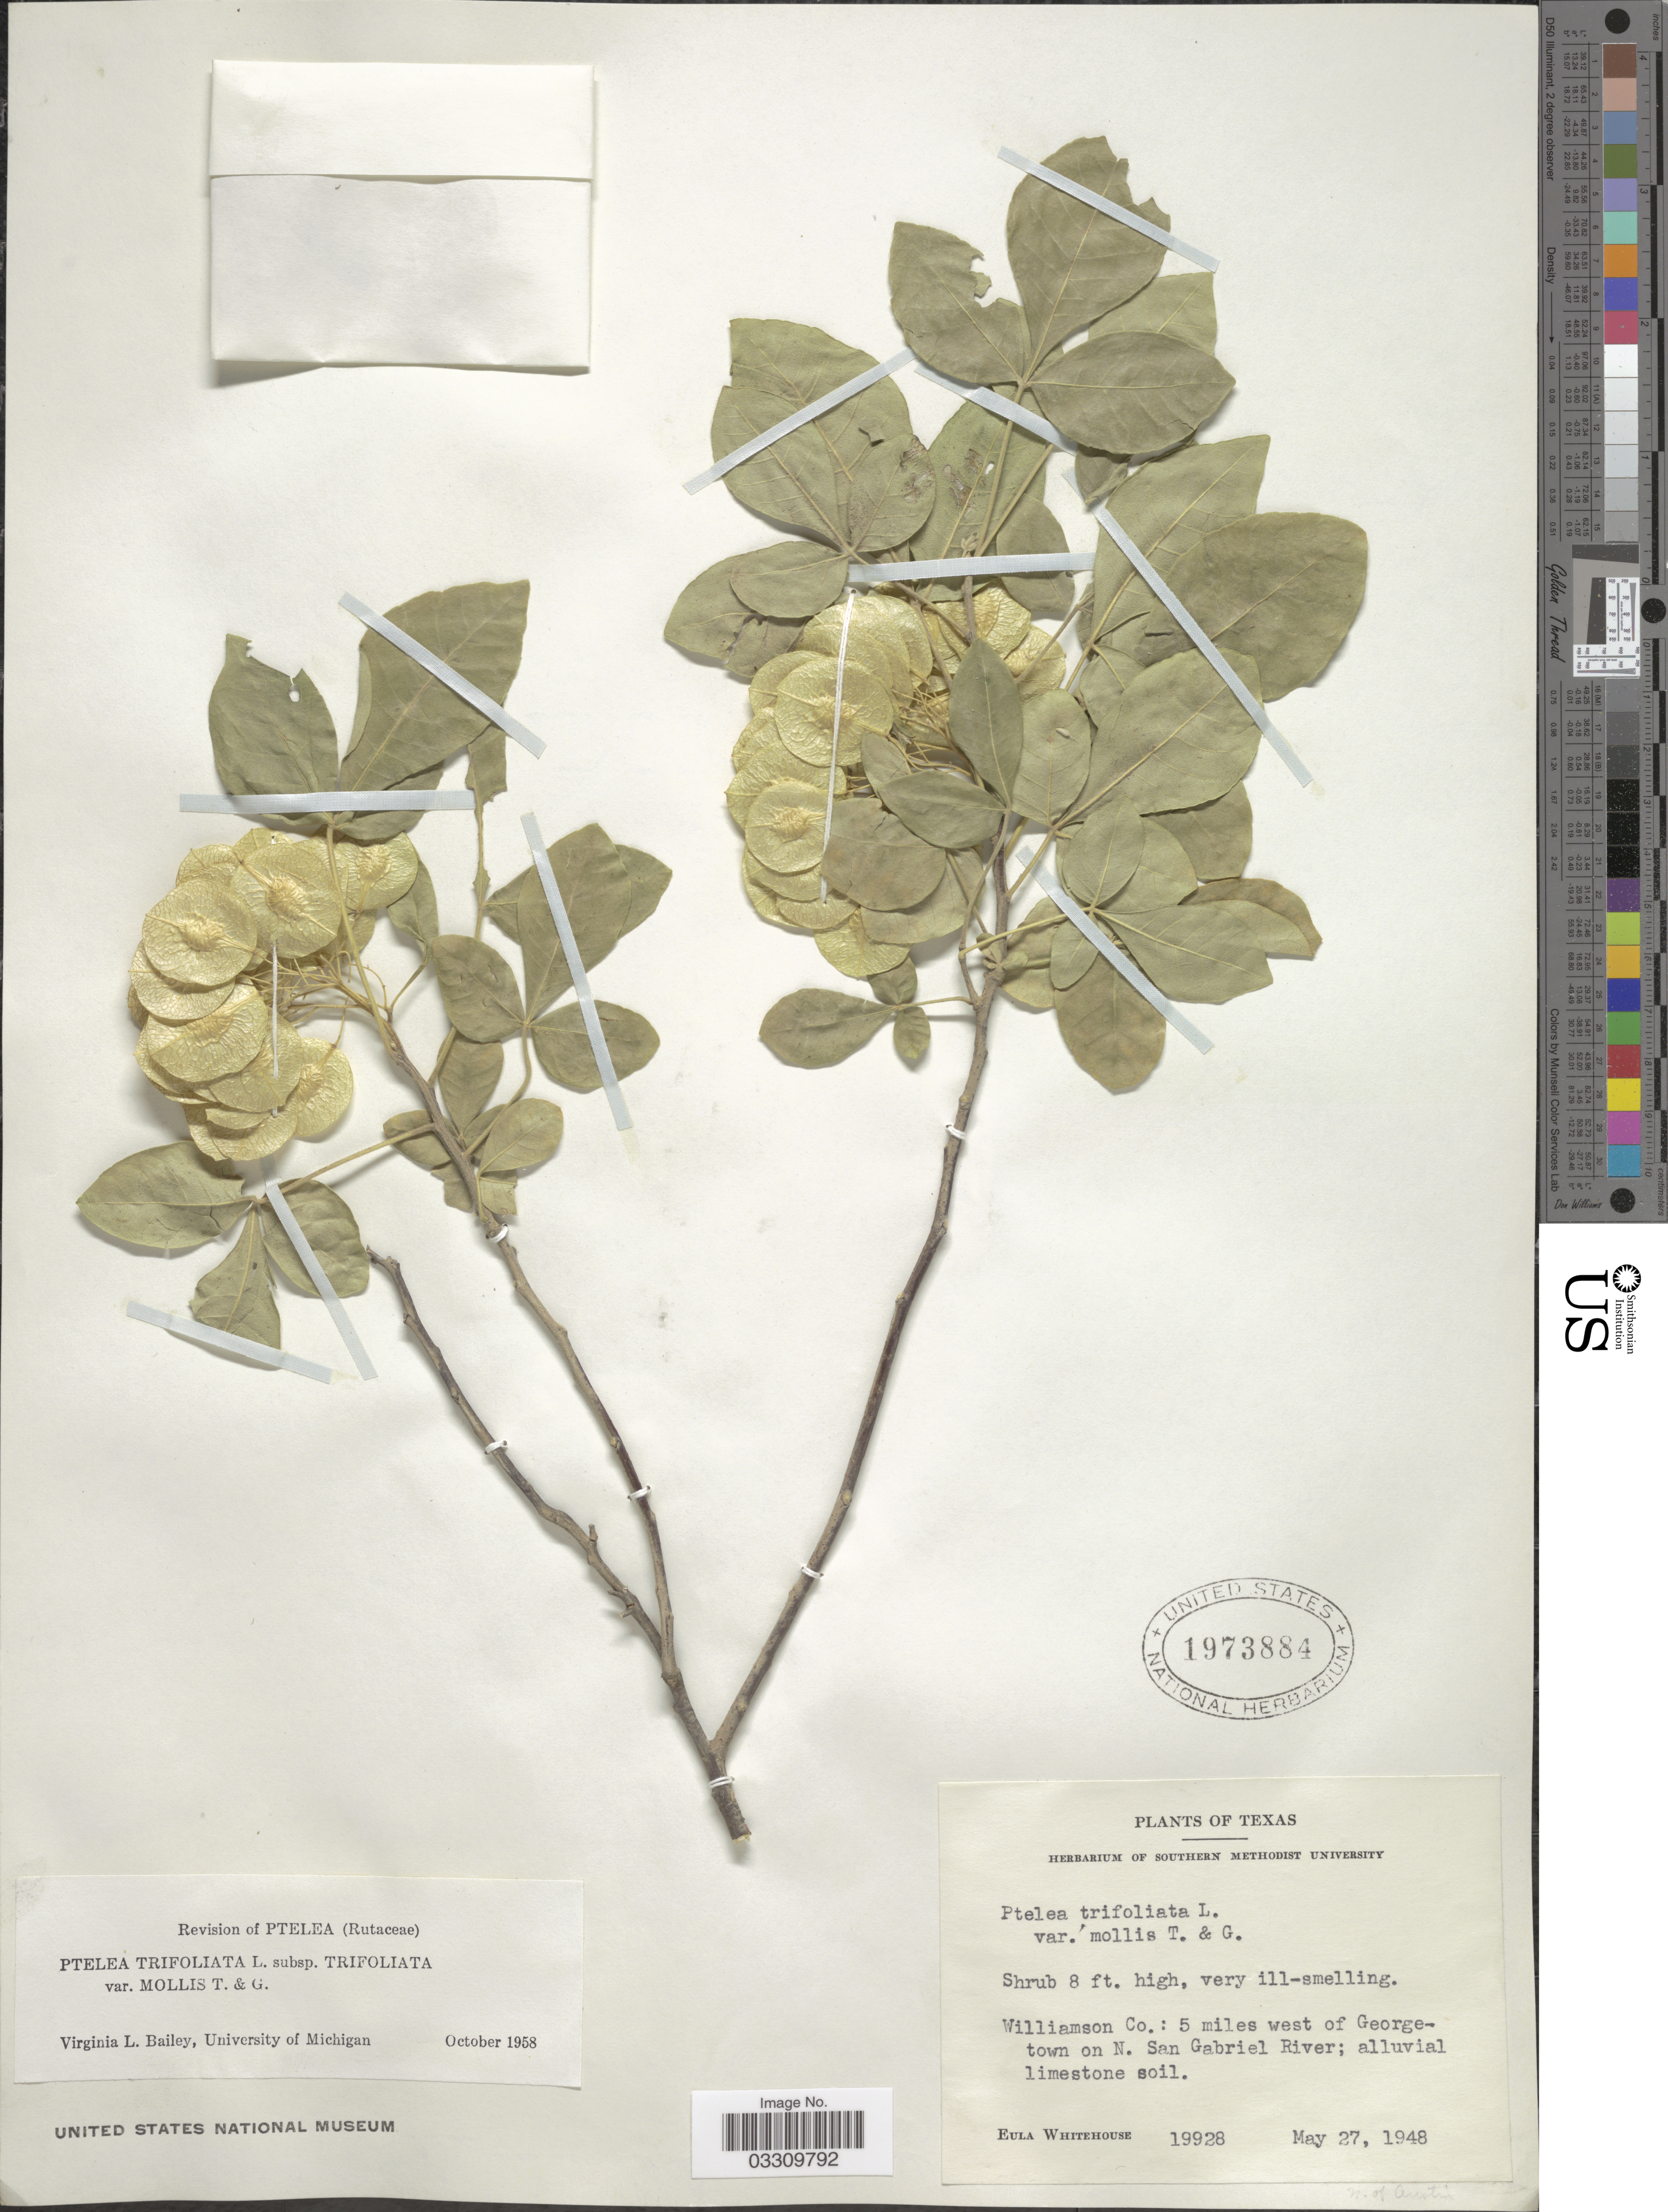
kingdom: Plantae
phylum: Tracheophyta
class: Magnoliopsida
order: Sapindales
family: Rutaceae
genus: Ptelea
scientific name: Ptelea trifoliata var. mollis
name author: Torr. & A. Gray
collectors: E. Whitehouse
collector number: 19928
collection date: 1948-05-27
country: United States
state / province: Texas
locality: Williamson Co.: 5 miles west of Georgetown on N. San Gabriel River.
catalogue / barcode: US 1973884